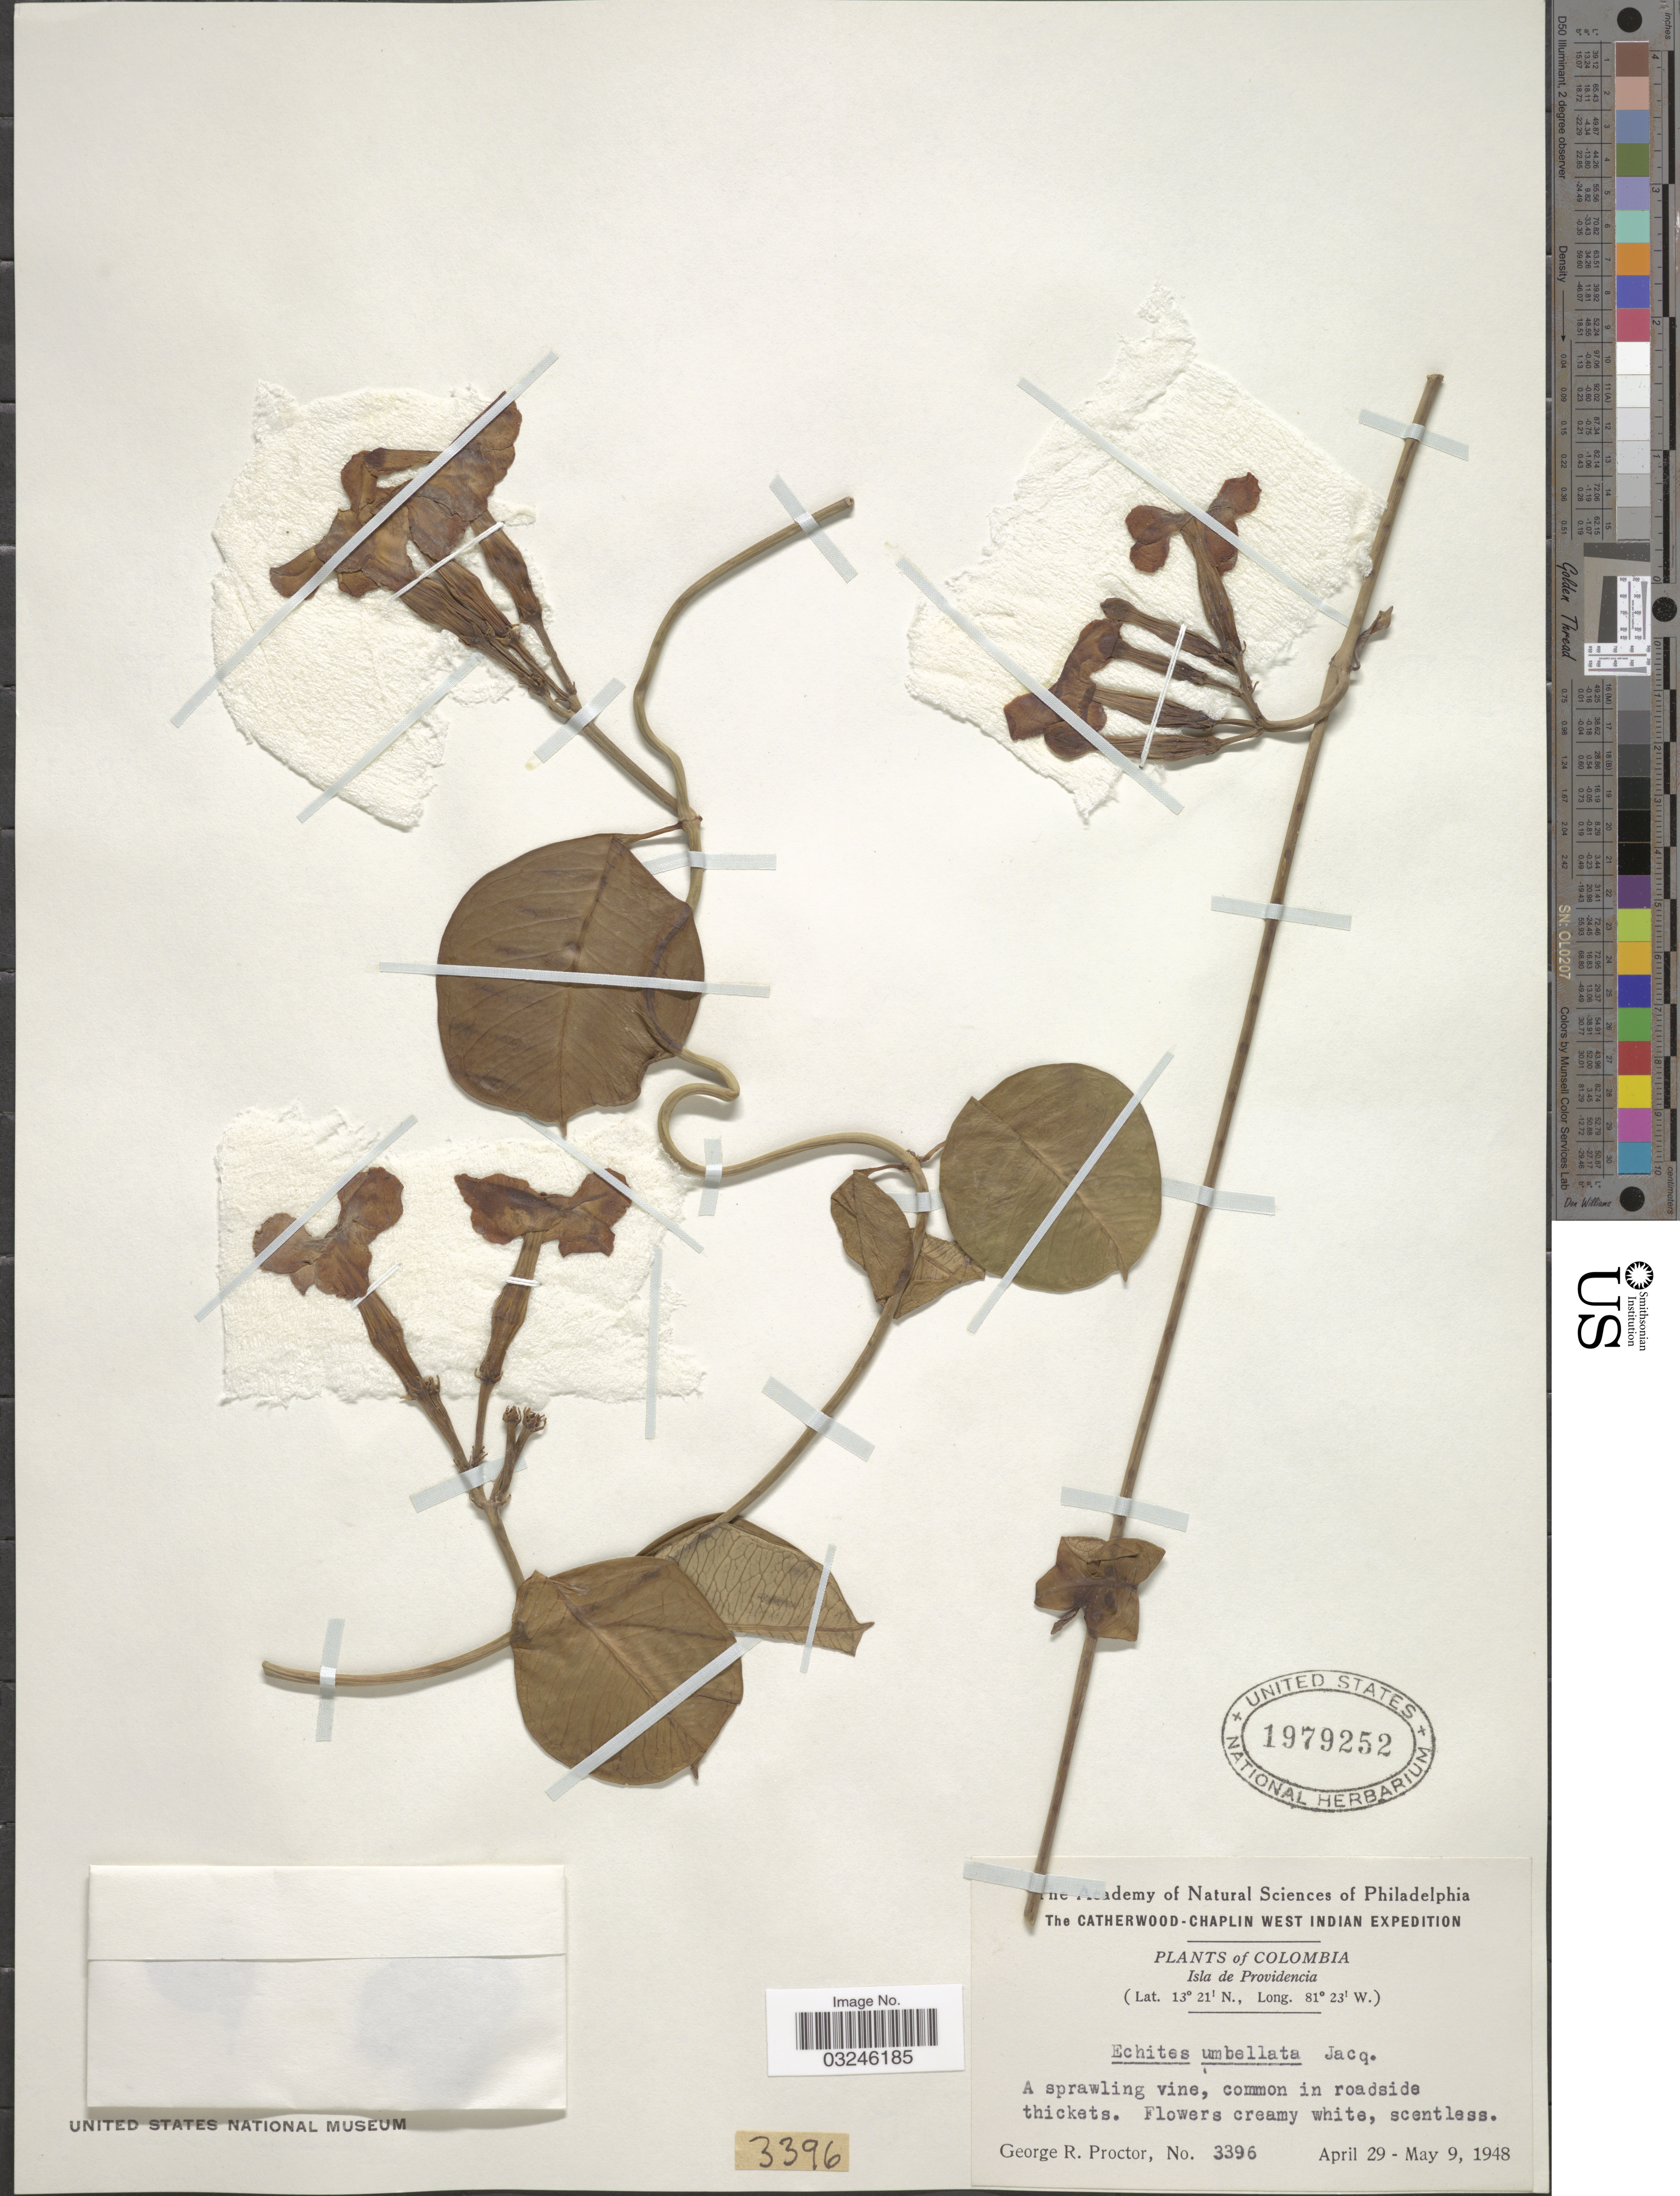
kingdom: Plantae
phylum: Tracheophyta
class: Magnoliopsida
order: Gentianales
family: Apocynaceae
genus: Echites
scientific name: Echites umbellatus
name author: Jacq.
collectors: G. R. Proctor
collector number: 3396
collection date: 1948-04-29/1948-05-09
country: Colombia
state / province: San Andres y Providencia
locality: West Indian. Isla de Providencia.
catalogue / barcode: US 1979252